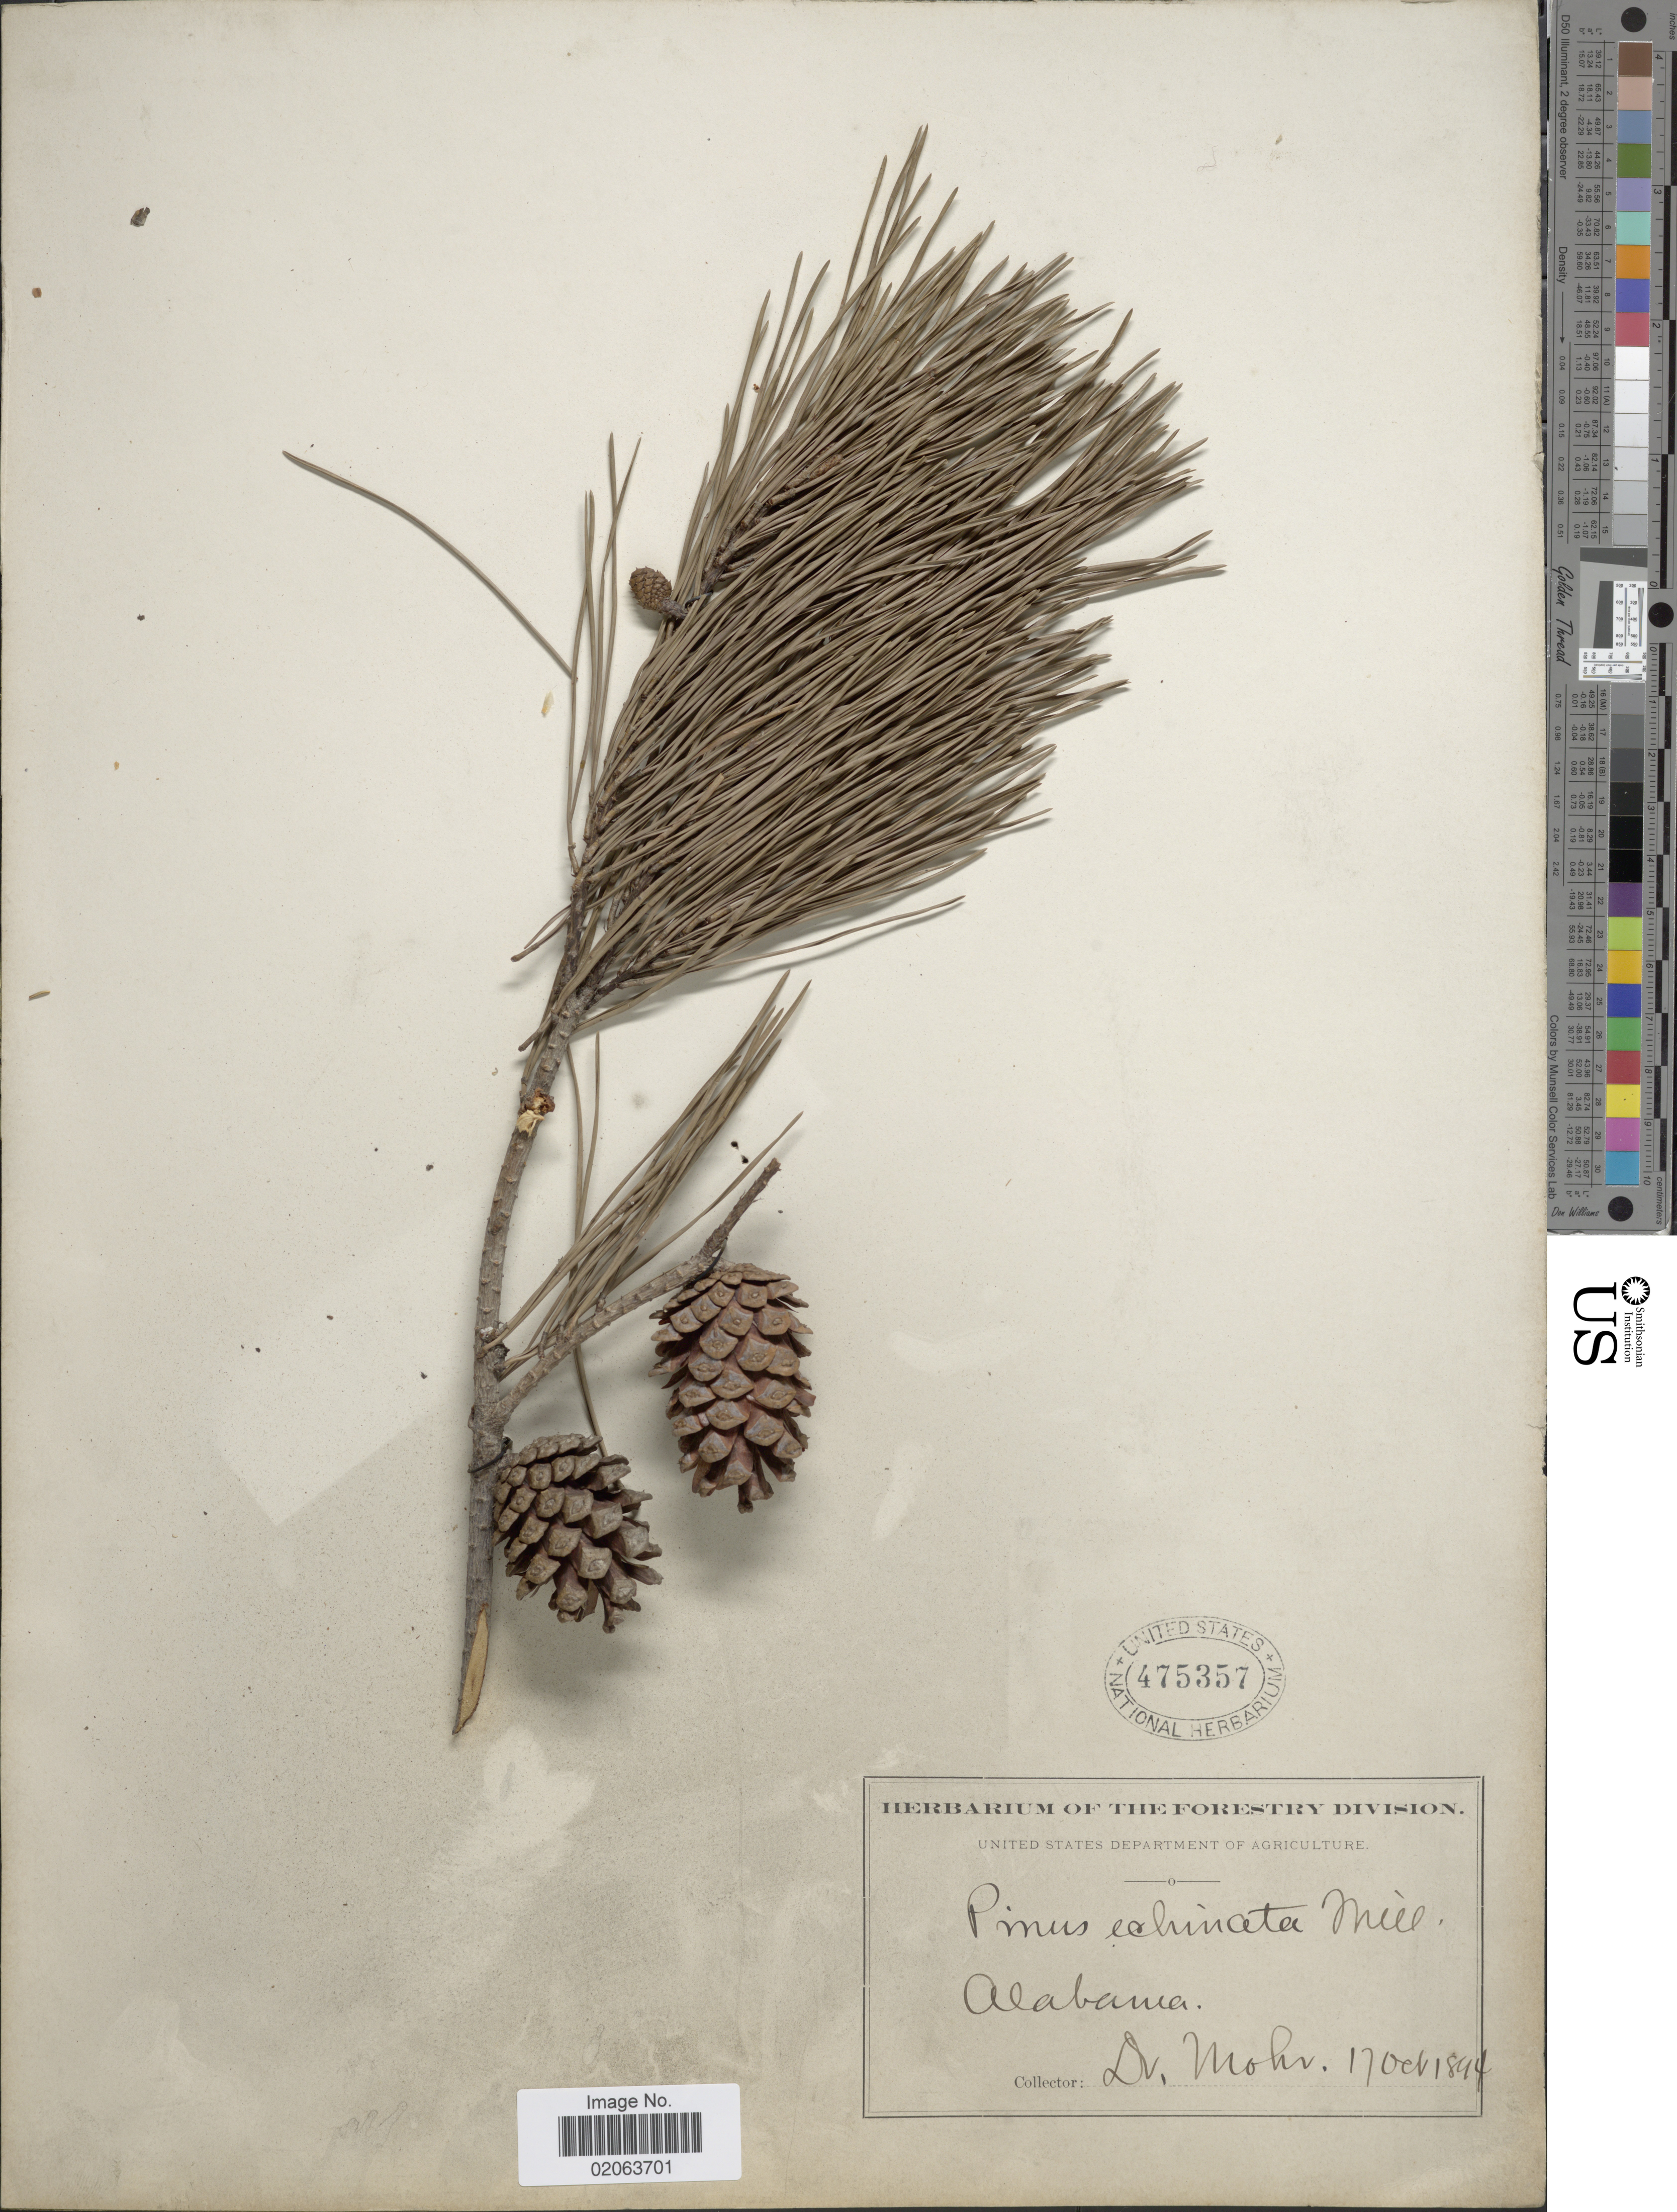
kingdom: Plantae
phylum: Tracheophyta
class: Pinopsida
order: Pinales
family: Pinaceae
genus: Pinus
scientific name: Pinus echinata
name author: Mill.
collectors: Mohr, --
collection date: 1844-10-17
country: United States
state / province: Alabama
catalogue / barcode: US 475357